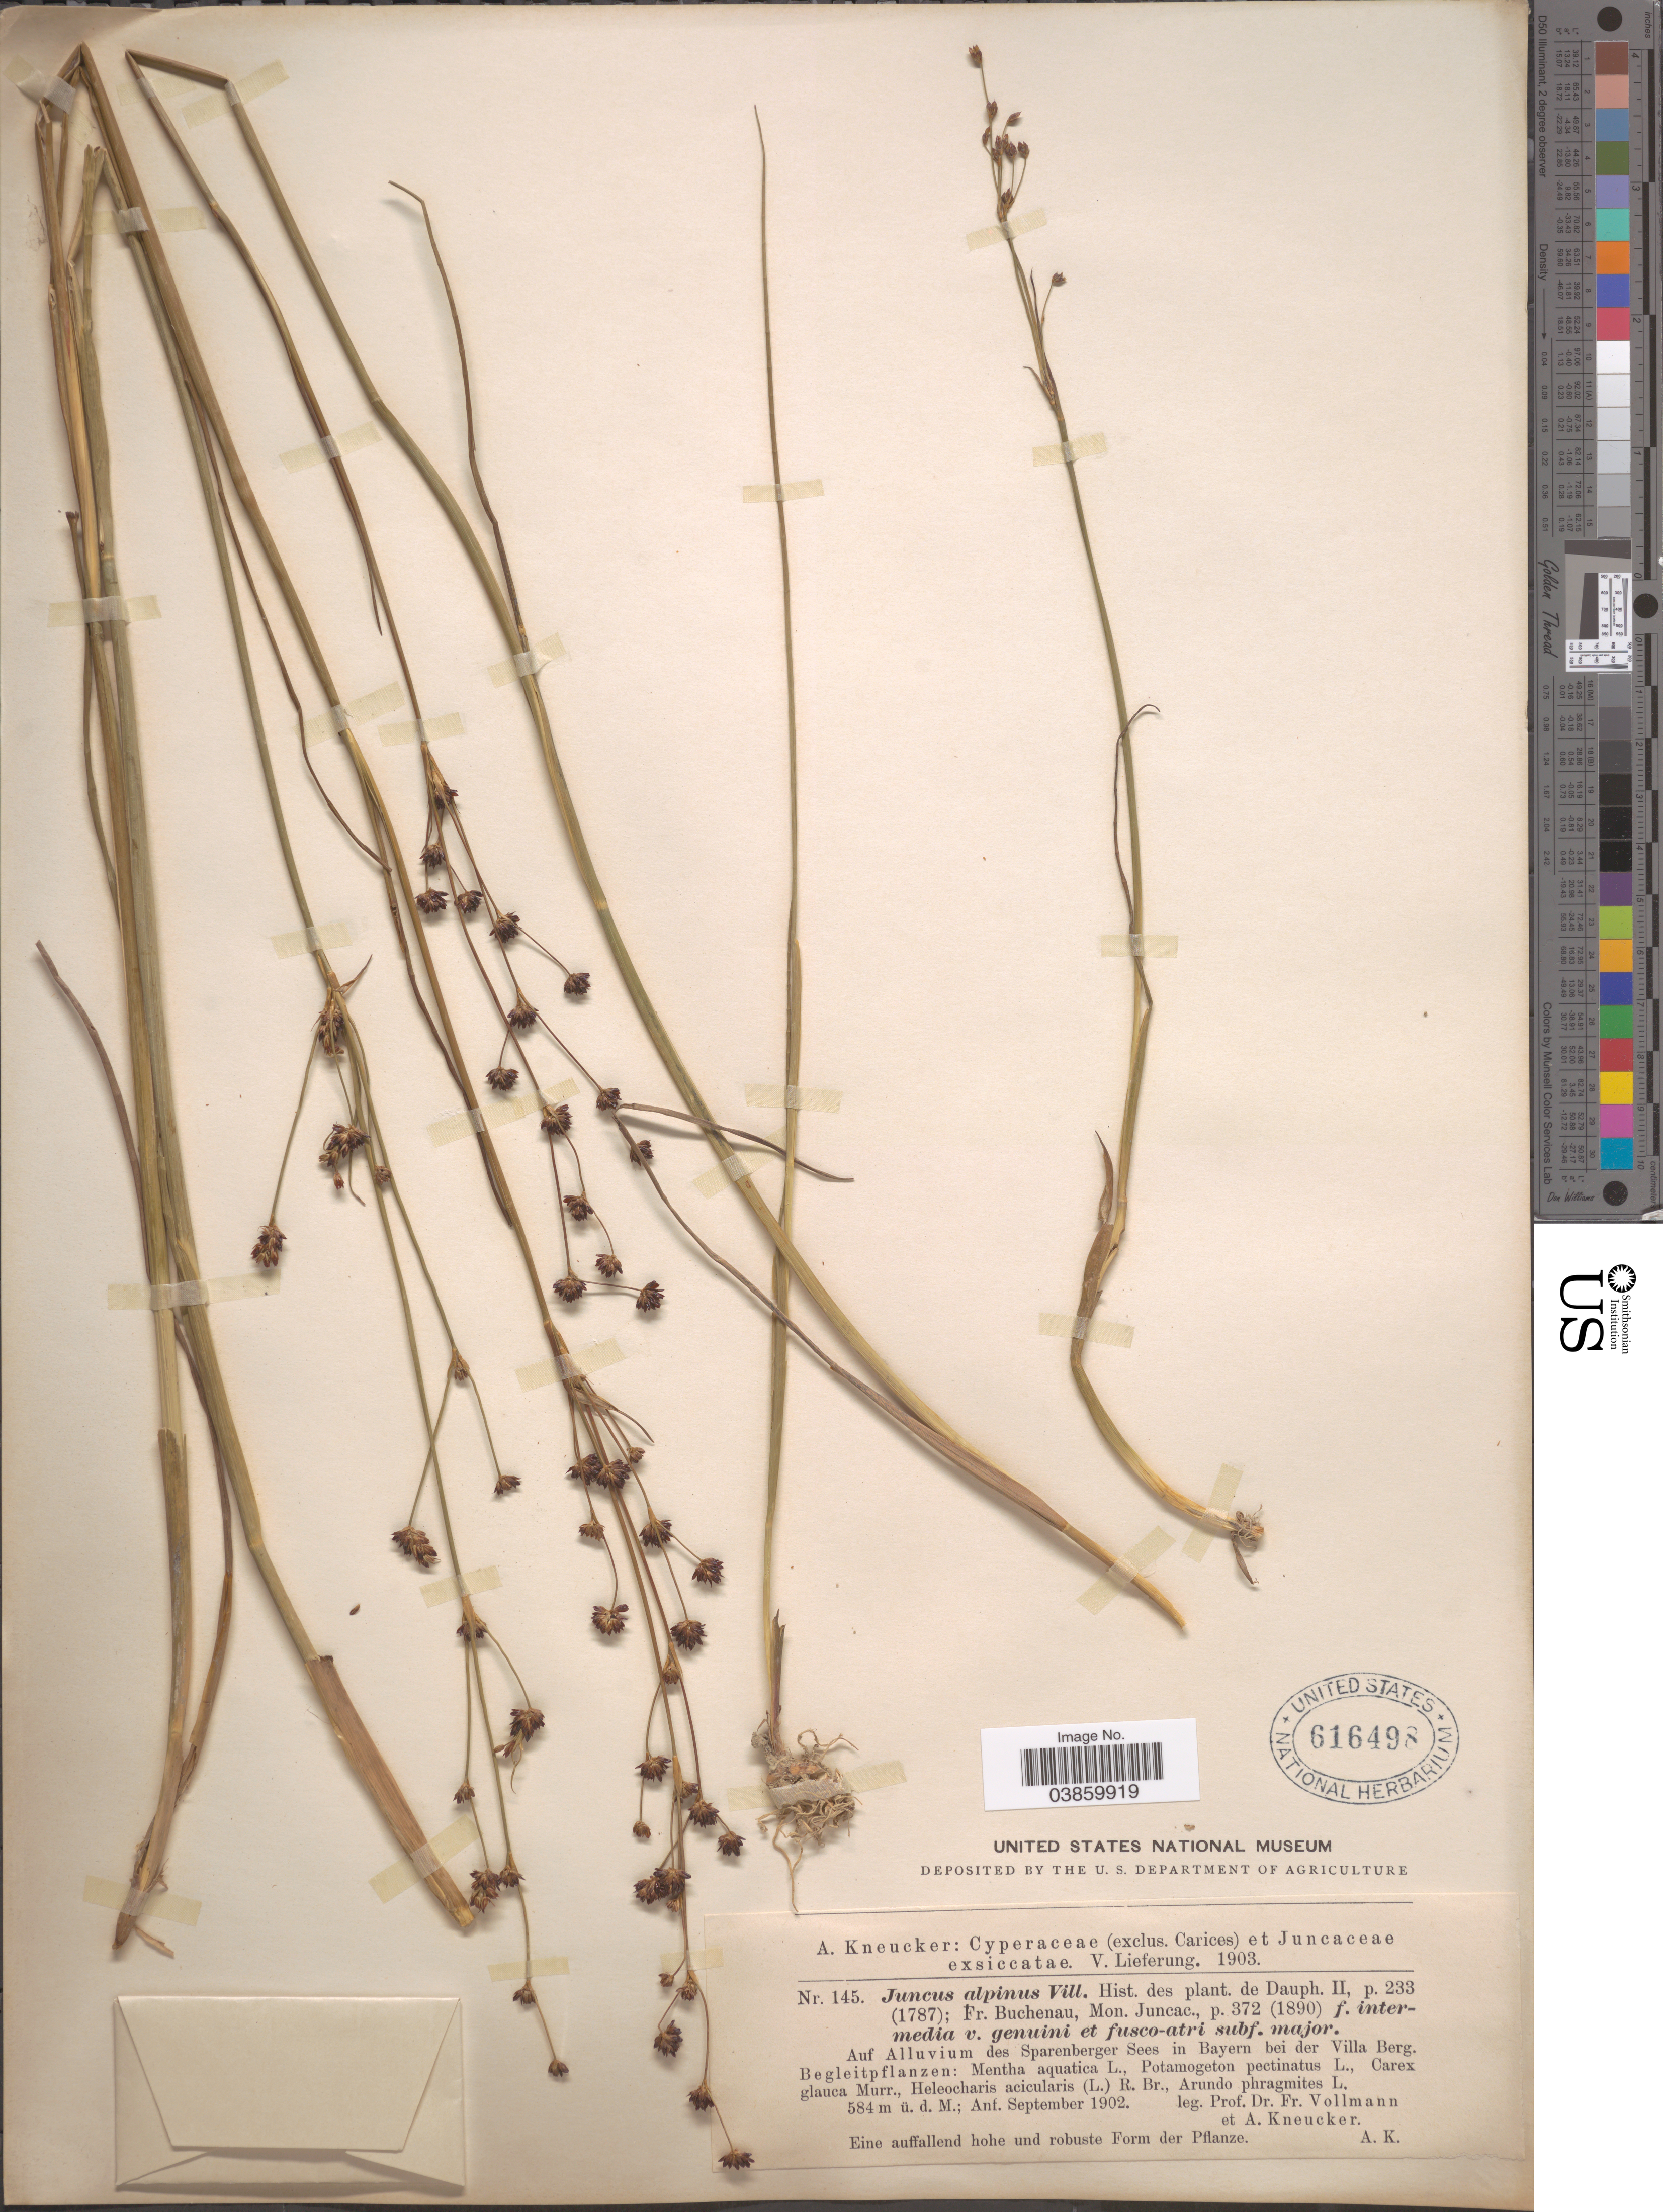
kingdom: Plantae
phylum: Tracheophyta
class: Liliopsida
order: Poales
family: Juncaceae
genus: Juncus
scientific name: Juncus alpinus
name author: Vill.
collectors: F. Vollmann & A. Kneucker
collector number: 145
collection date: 1902-09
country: Germany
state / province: Bayern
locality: Auf Alluvium des Sparenberger Sees in Bayern bei der Villa Berg.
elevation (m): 854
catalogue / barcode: US 616498